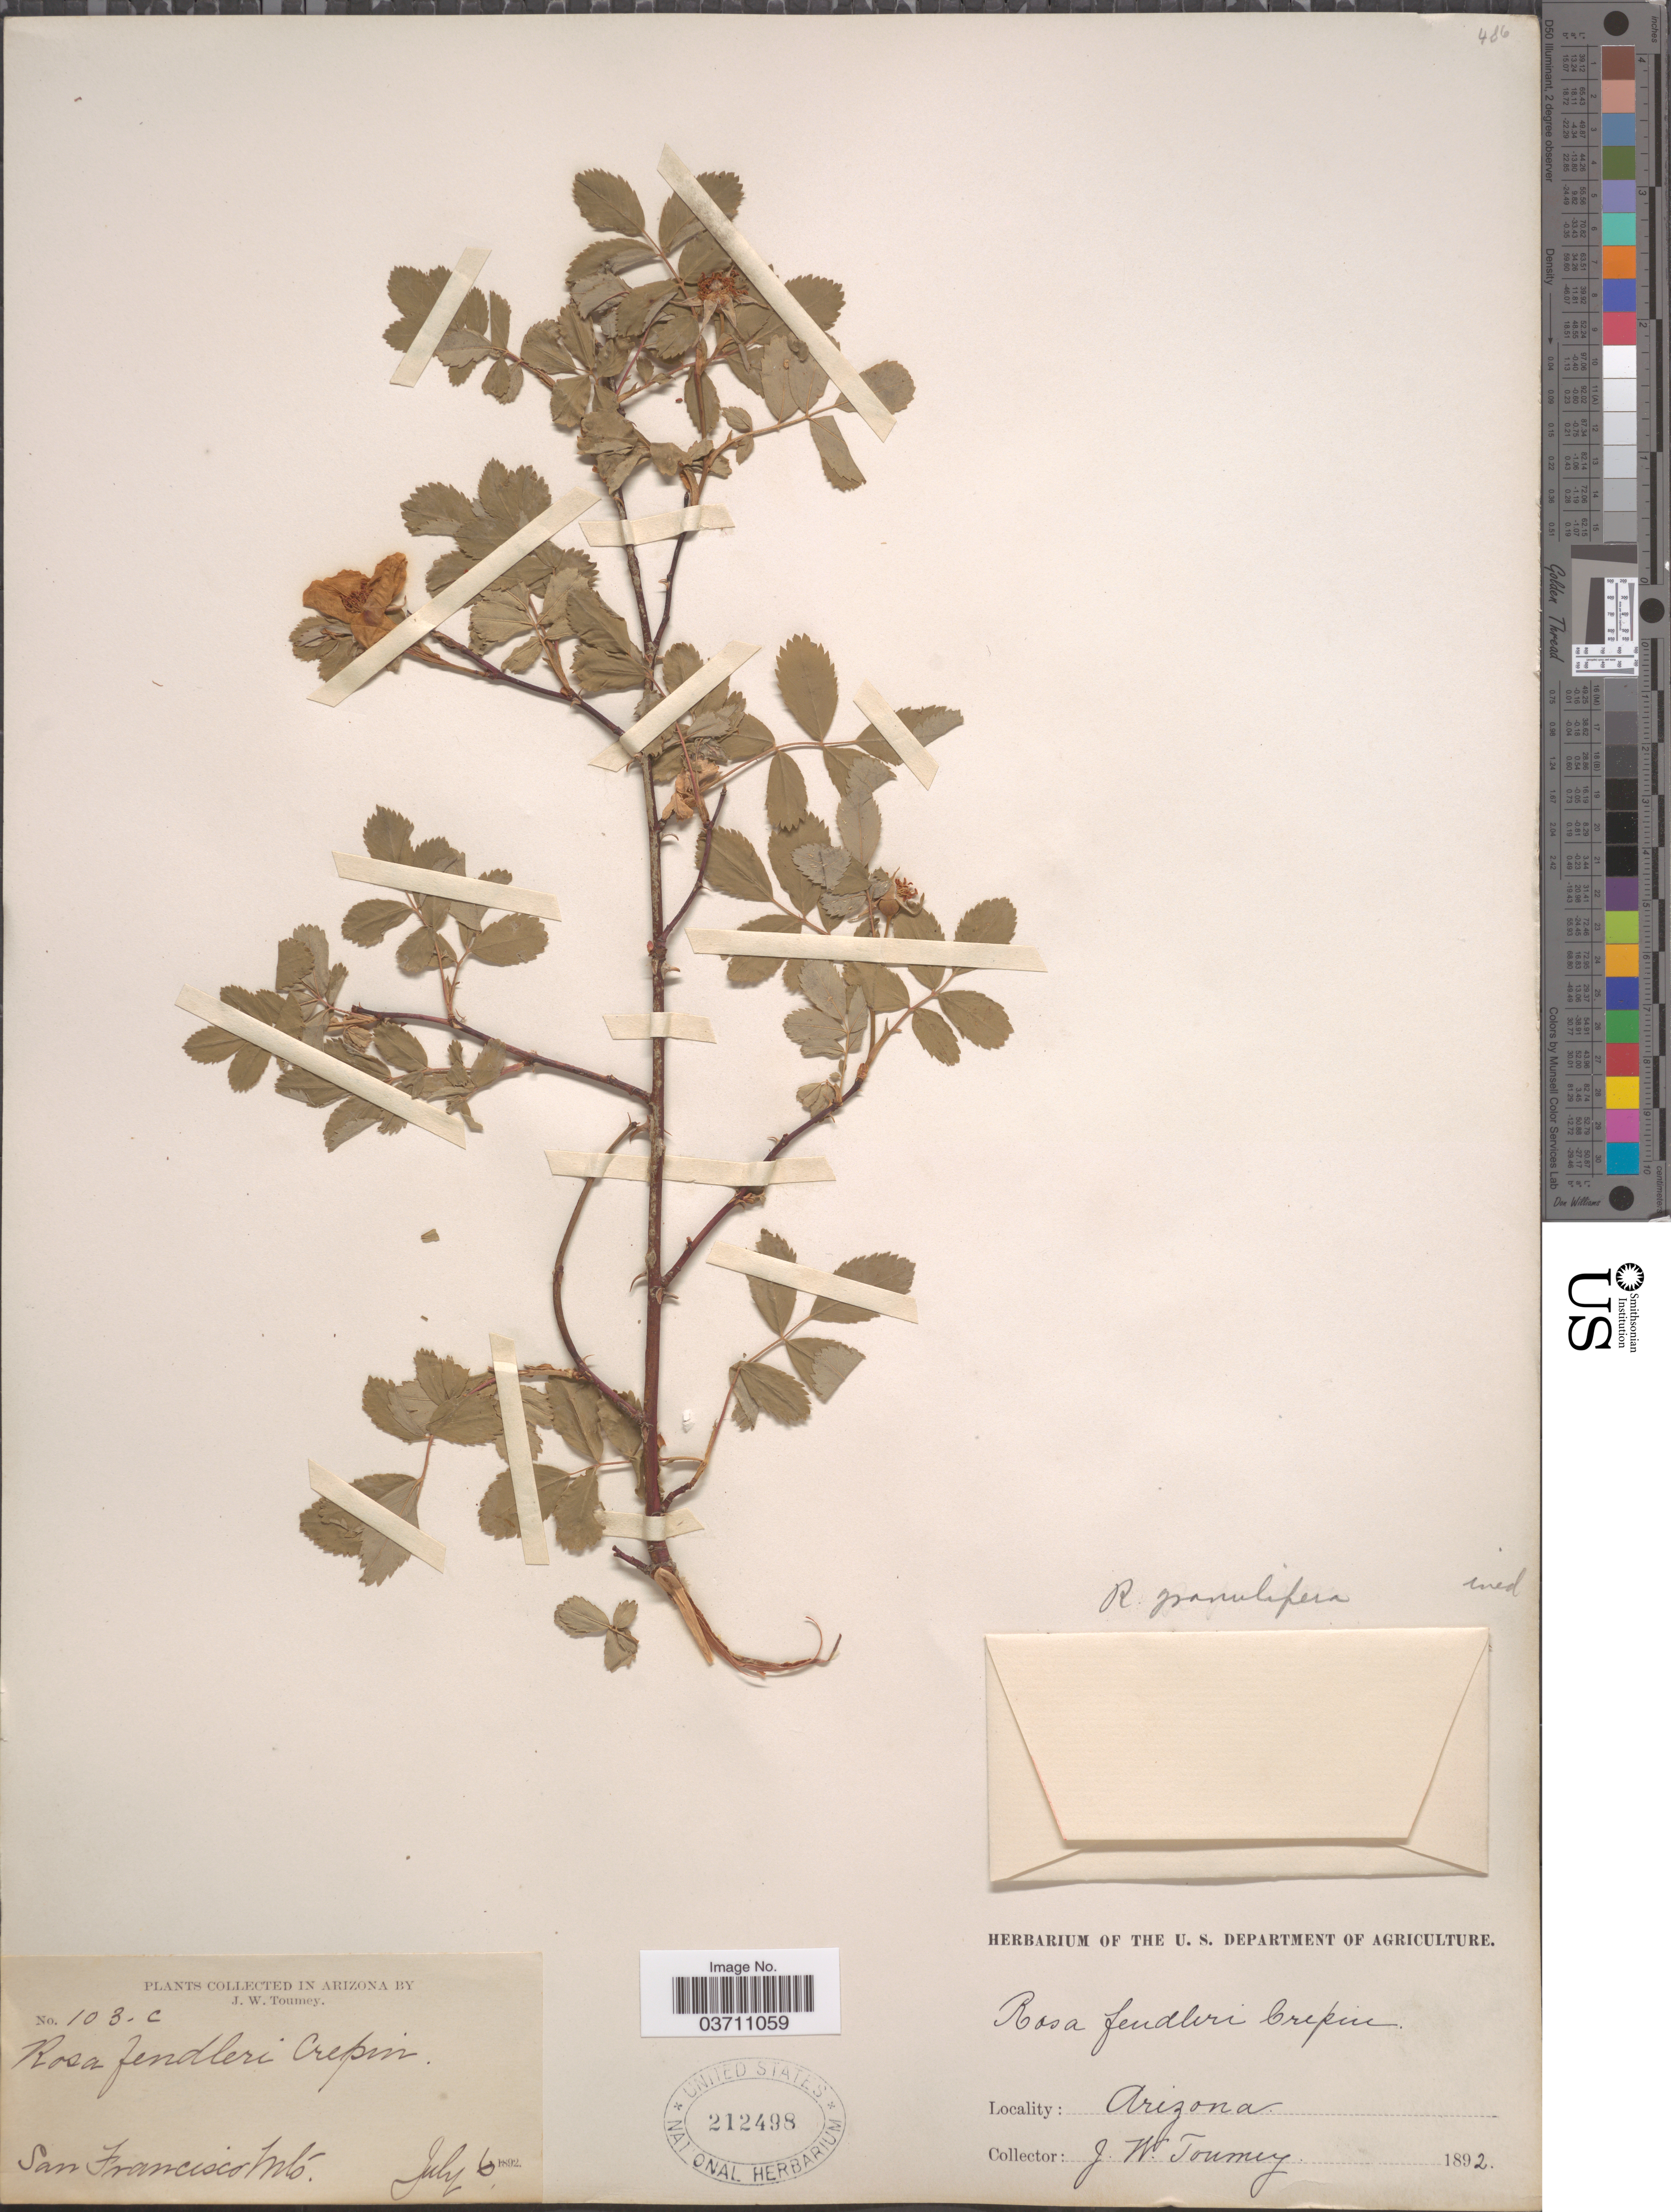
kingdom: Plantae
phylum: Tracheophyta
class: Magnoliopsida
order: Rosales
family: Rosaceae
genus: Rosa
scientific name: Rosa granulifera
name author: Rydb.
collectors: J. W. Toumey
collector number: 103C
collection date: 1892-07-06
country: United States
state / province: Arizona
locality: San Francisco Mts.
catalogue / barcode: US 212498